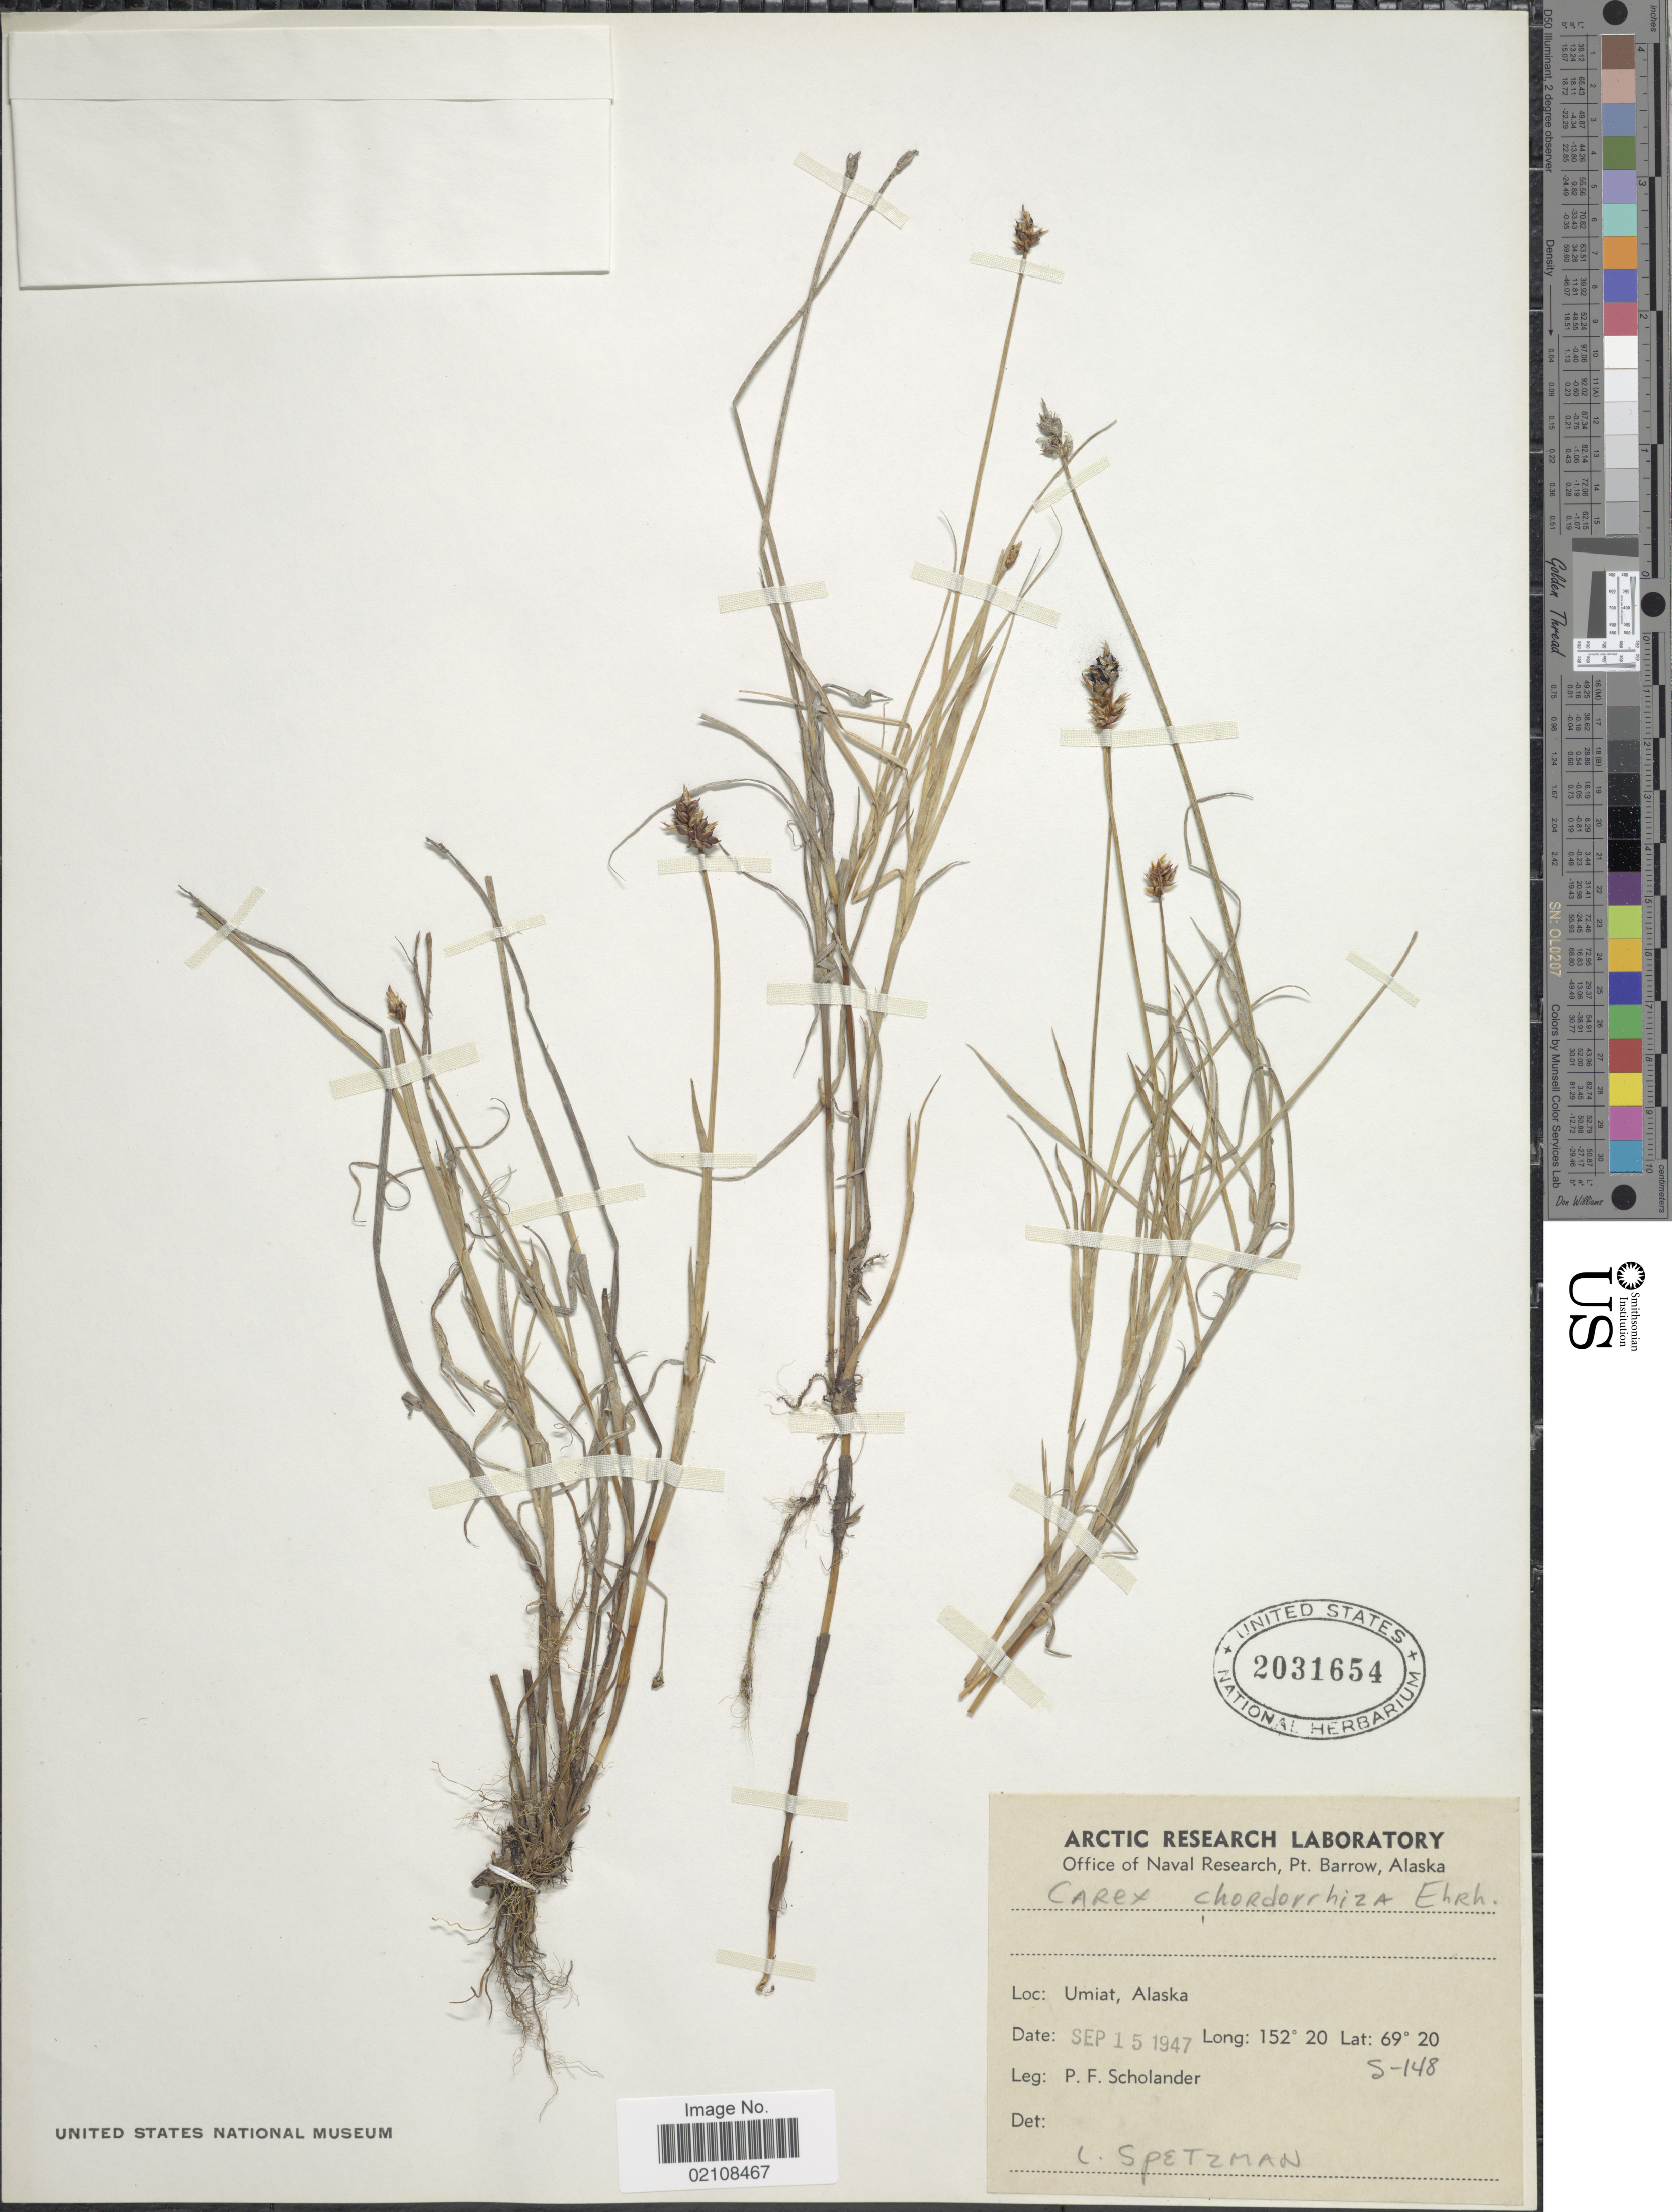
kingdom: Plantae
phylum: Tracheophyta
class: Liliopsida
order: Poales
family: Cyperaceae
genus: Carex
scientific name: Carex chordorrhiza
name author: L. f.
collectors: P. Scholander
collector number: S-148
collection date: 1947-09-15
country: United States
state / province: Alaska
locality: Umiat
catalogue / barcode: US 2031654